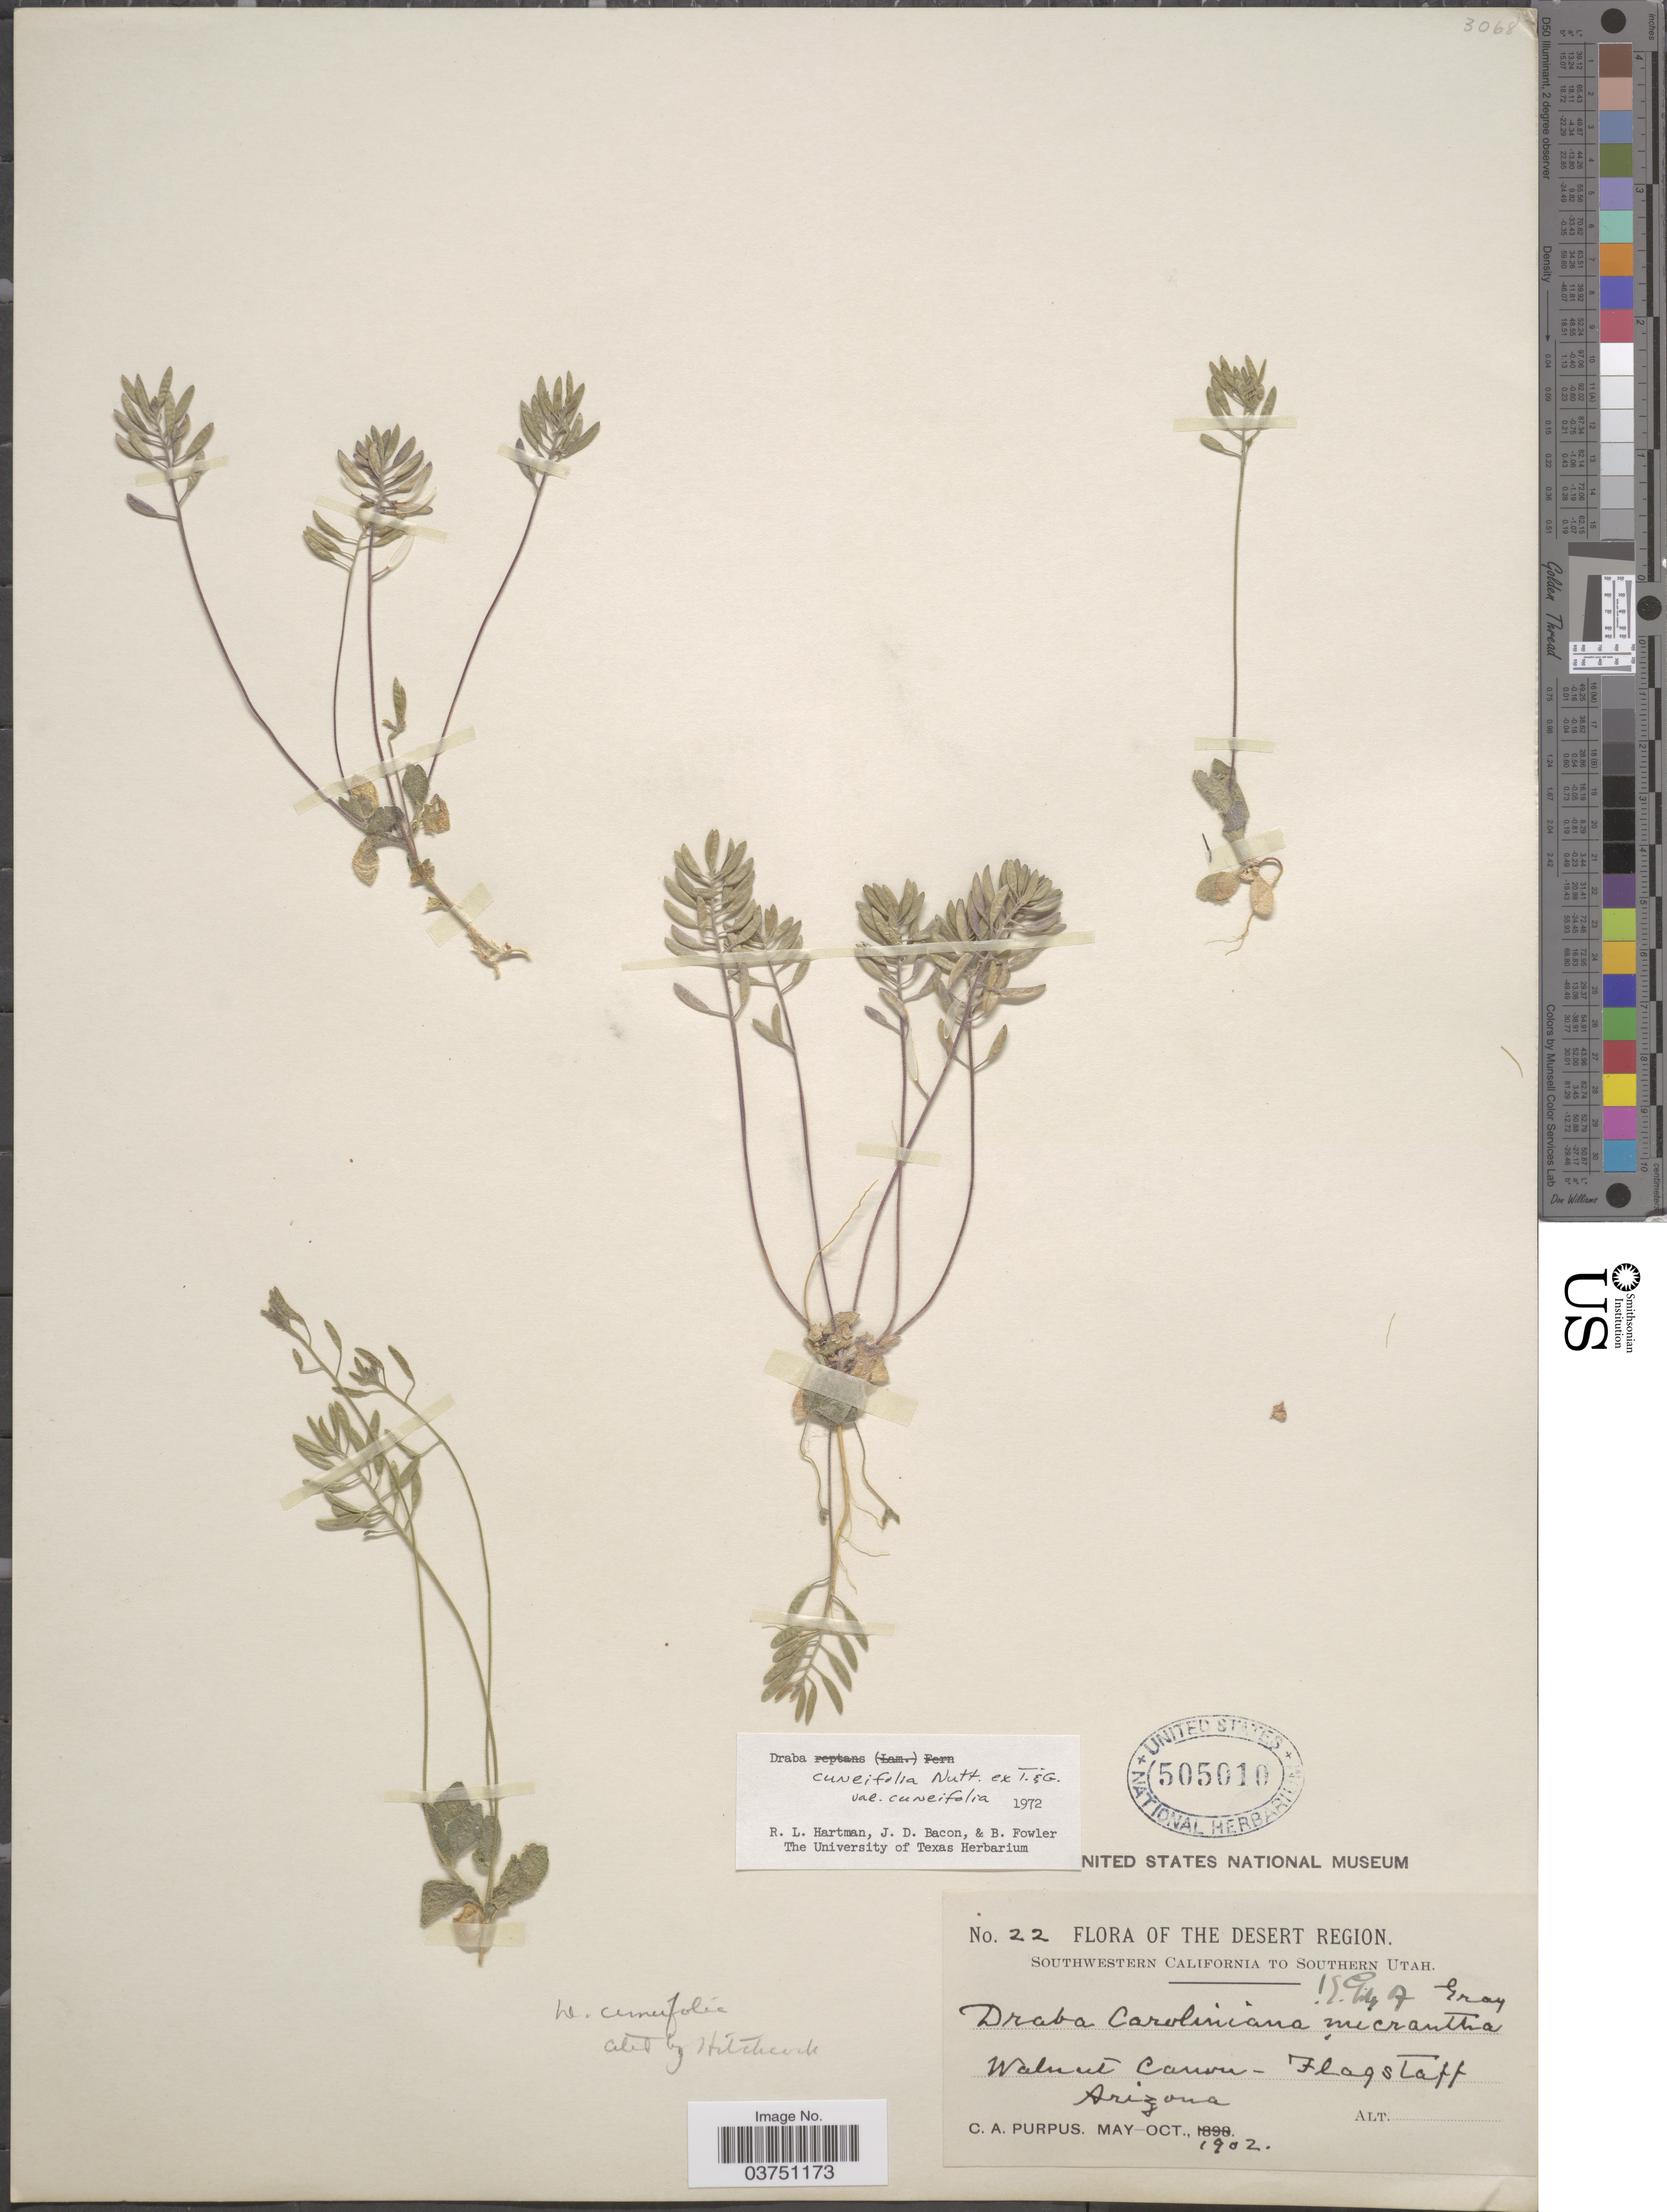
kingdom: Plantae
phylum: Tracheophyta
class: Magnoliopsida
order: Brassicales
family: Brassicaceae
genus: Draba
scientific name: Draba cuneifolia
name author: Nutt.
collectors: C. A. Purpus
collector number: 22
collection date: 1902-05/1902-10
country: United States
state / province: Arizona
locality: The Desert Region. Walnut Canon- Flagstaff.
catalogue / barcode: US 505010